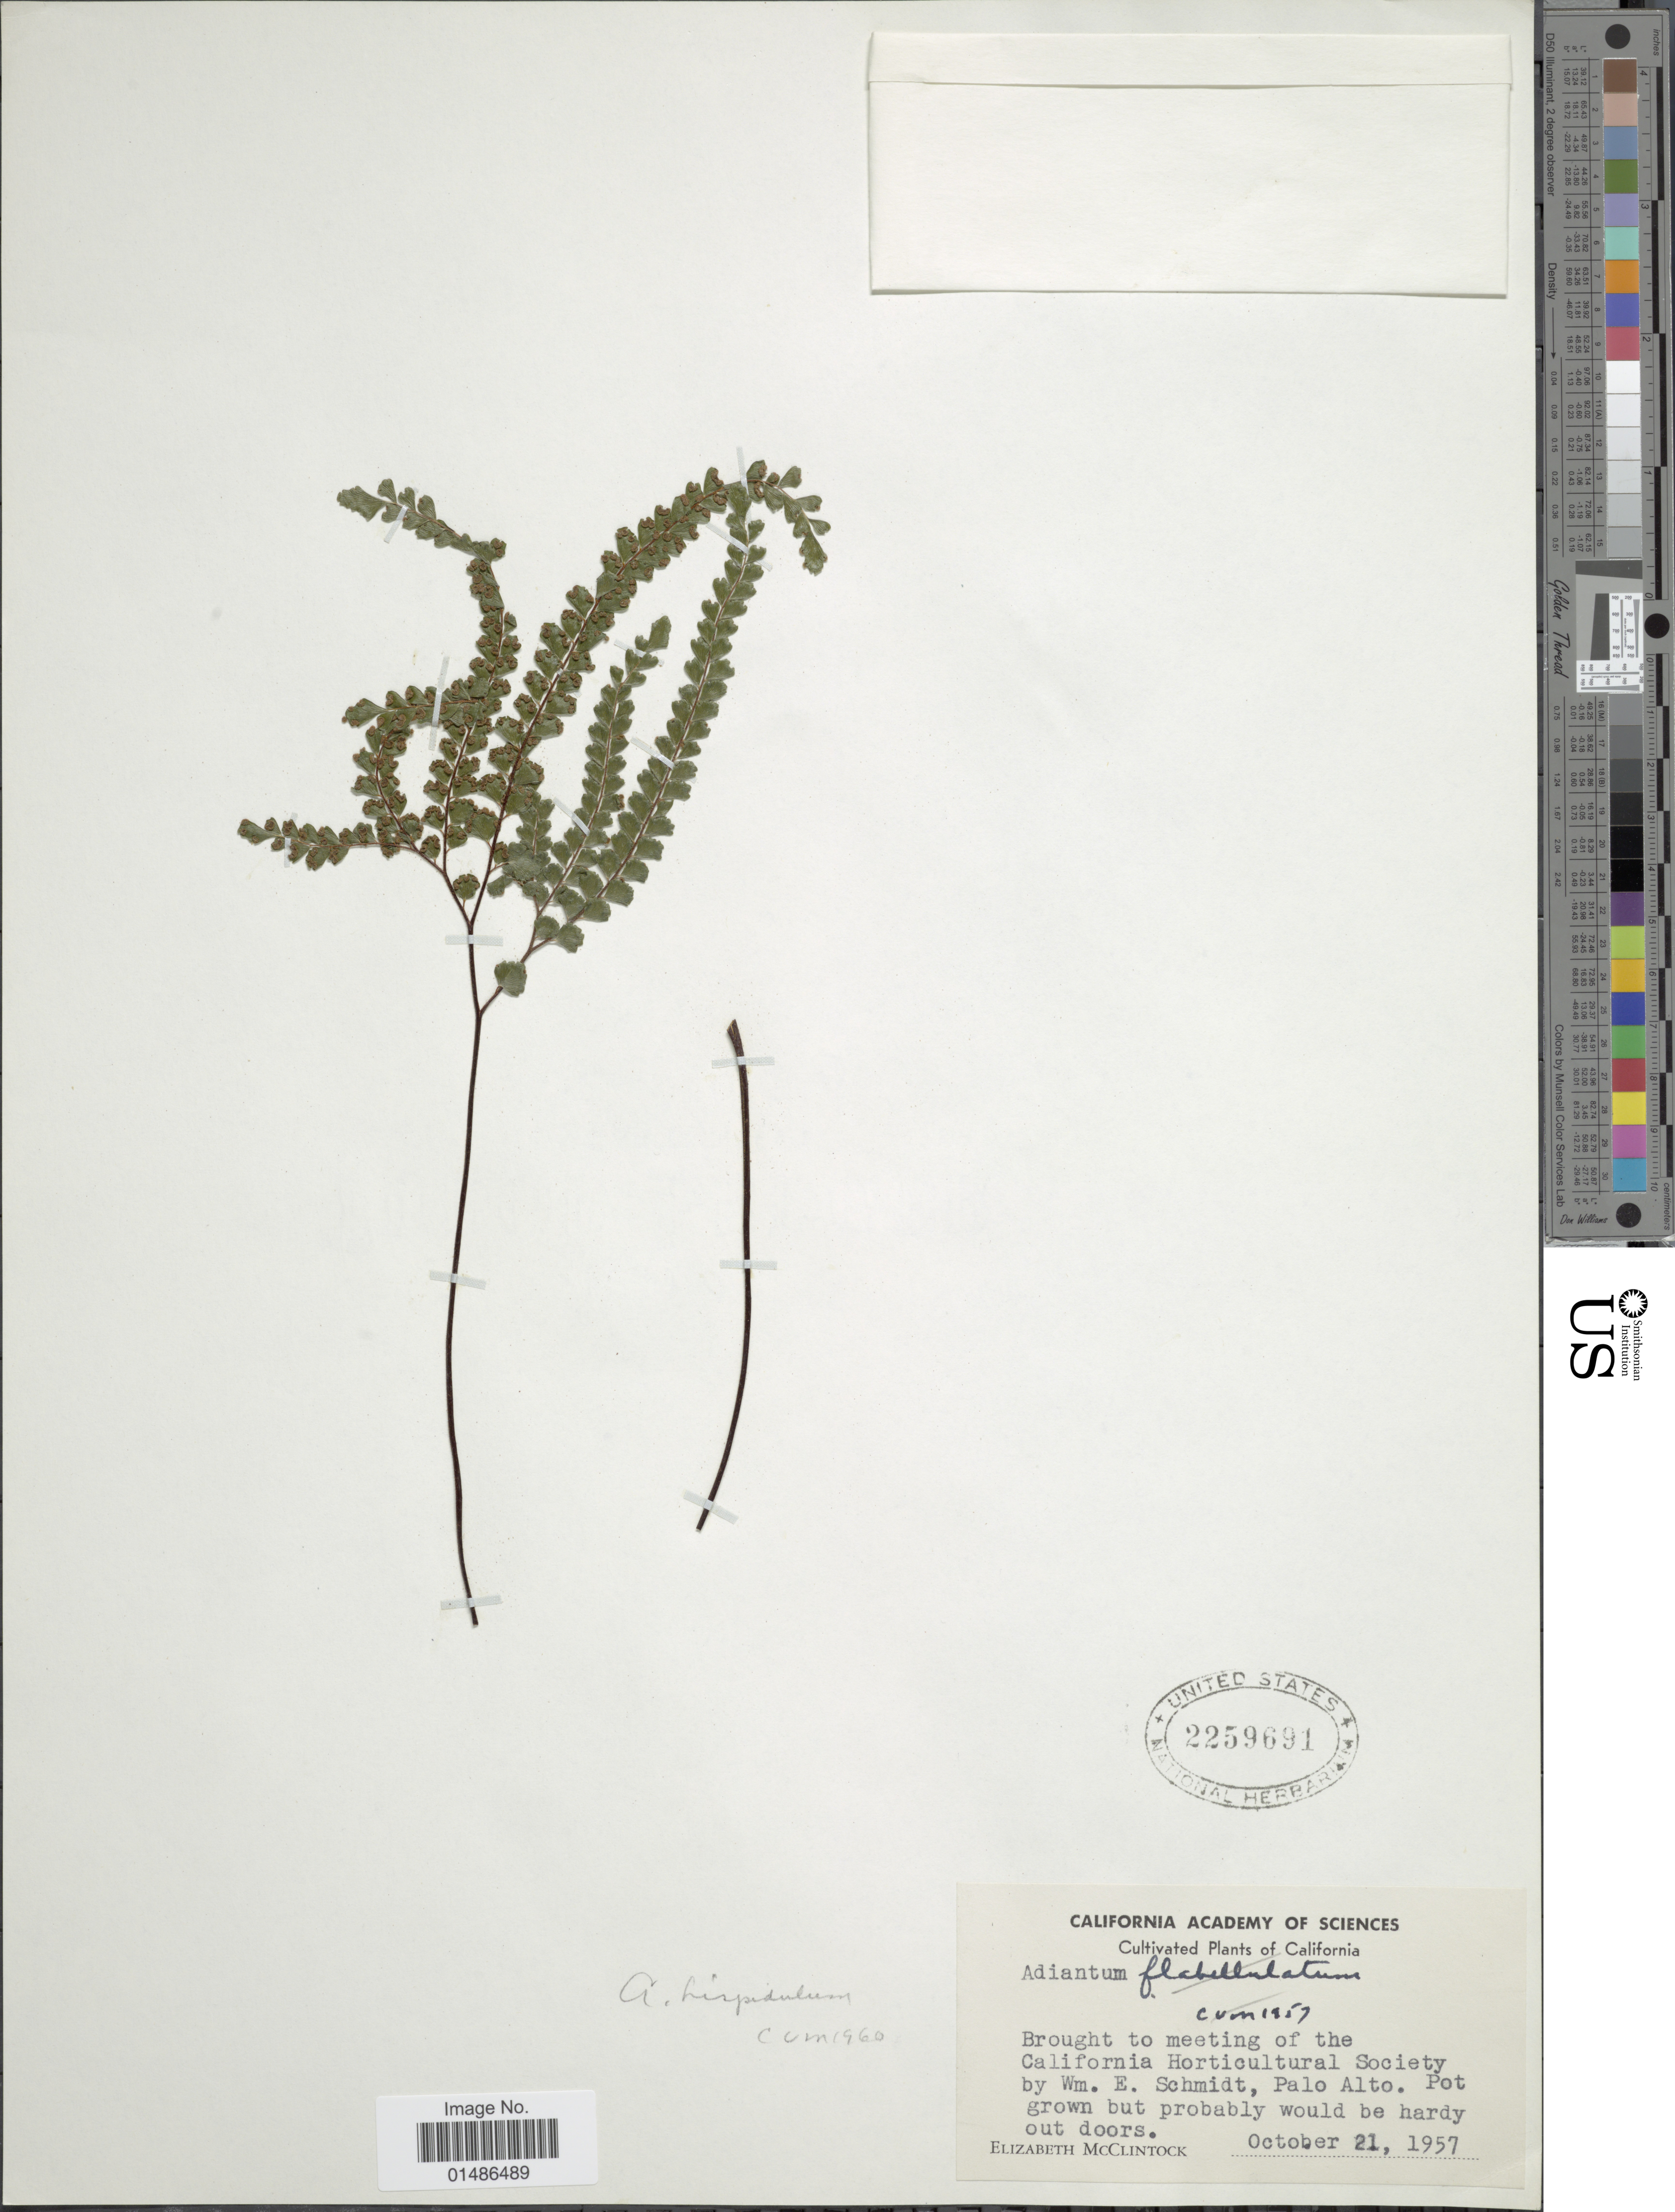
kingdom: Plantae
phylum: Tracheophyta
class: Polypodiopsida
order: Polypodiales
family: Pteridaceae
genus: Adiantum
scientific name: Adiantum hispidulum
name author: Sw.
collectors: E. McClintock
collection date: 1957-10-21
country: United States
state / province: California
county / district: Santa Clara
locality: Cultivated Plants of California. Brought to meeting of the California Horticultural Society by Wm. E. Schmidt, Palo Alto.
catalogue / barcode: US 2259691